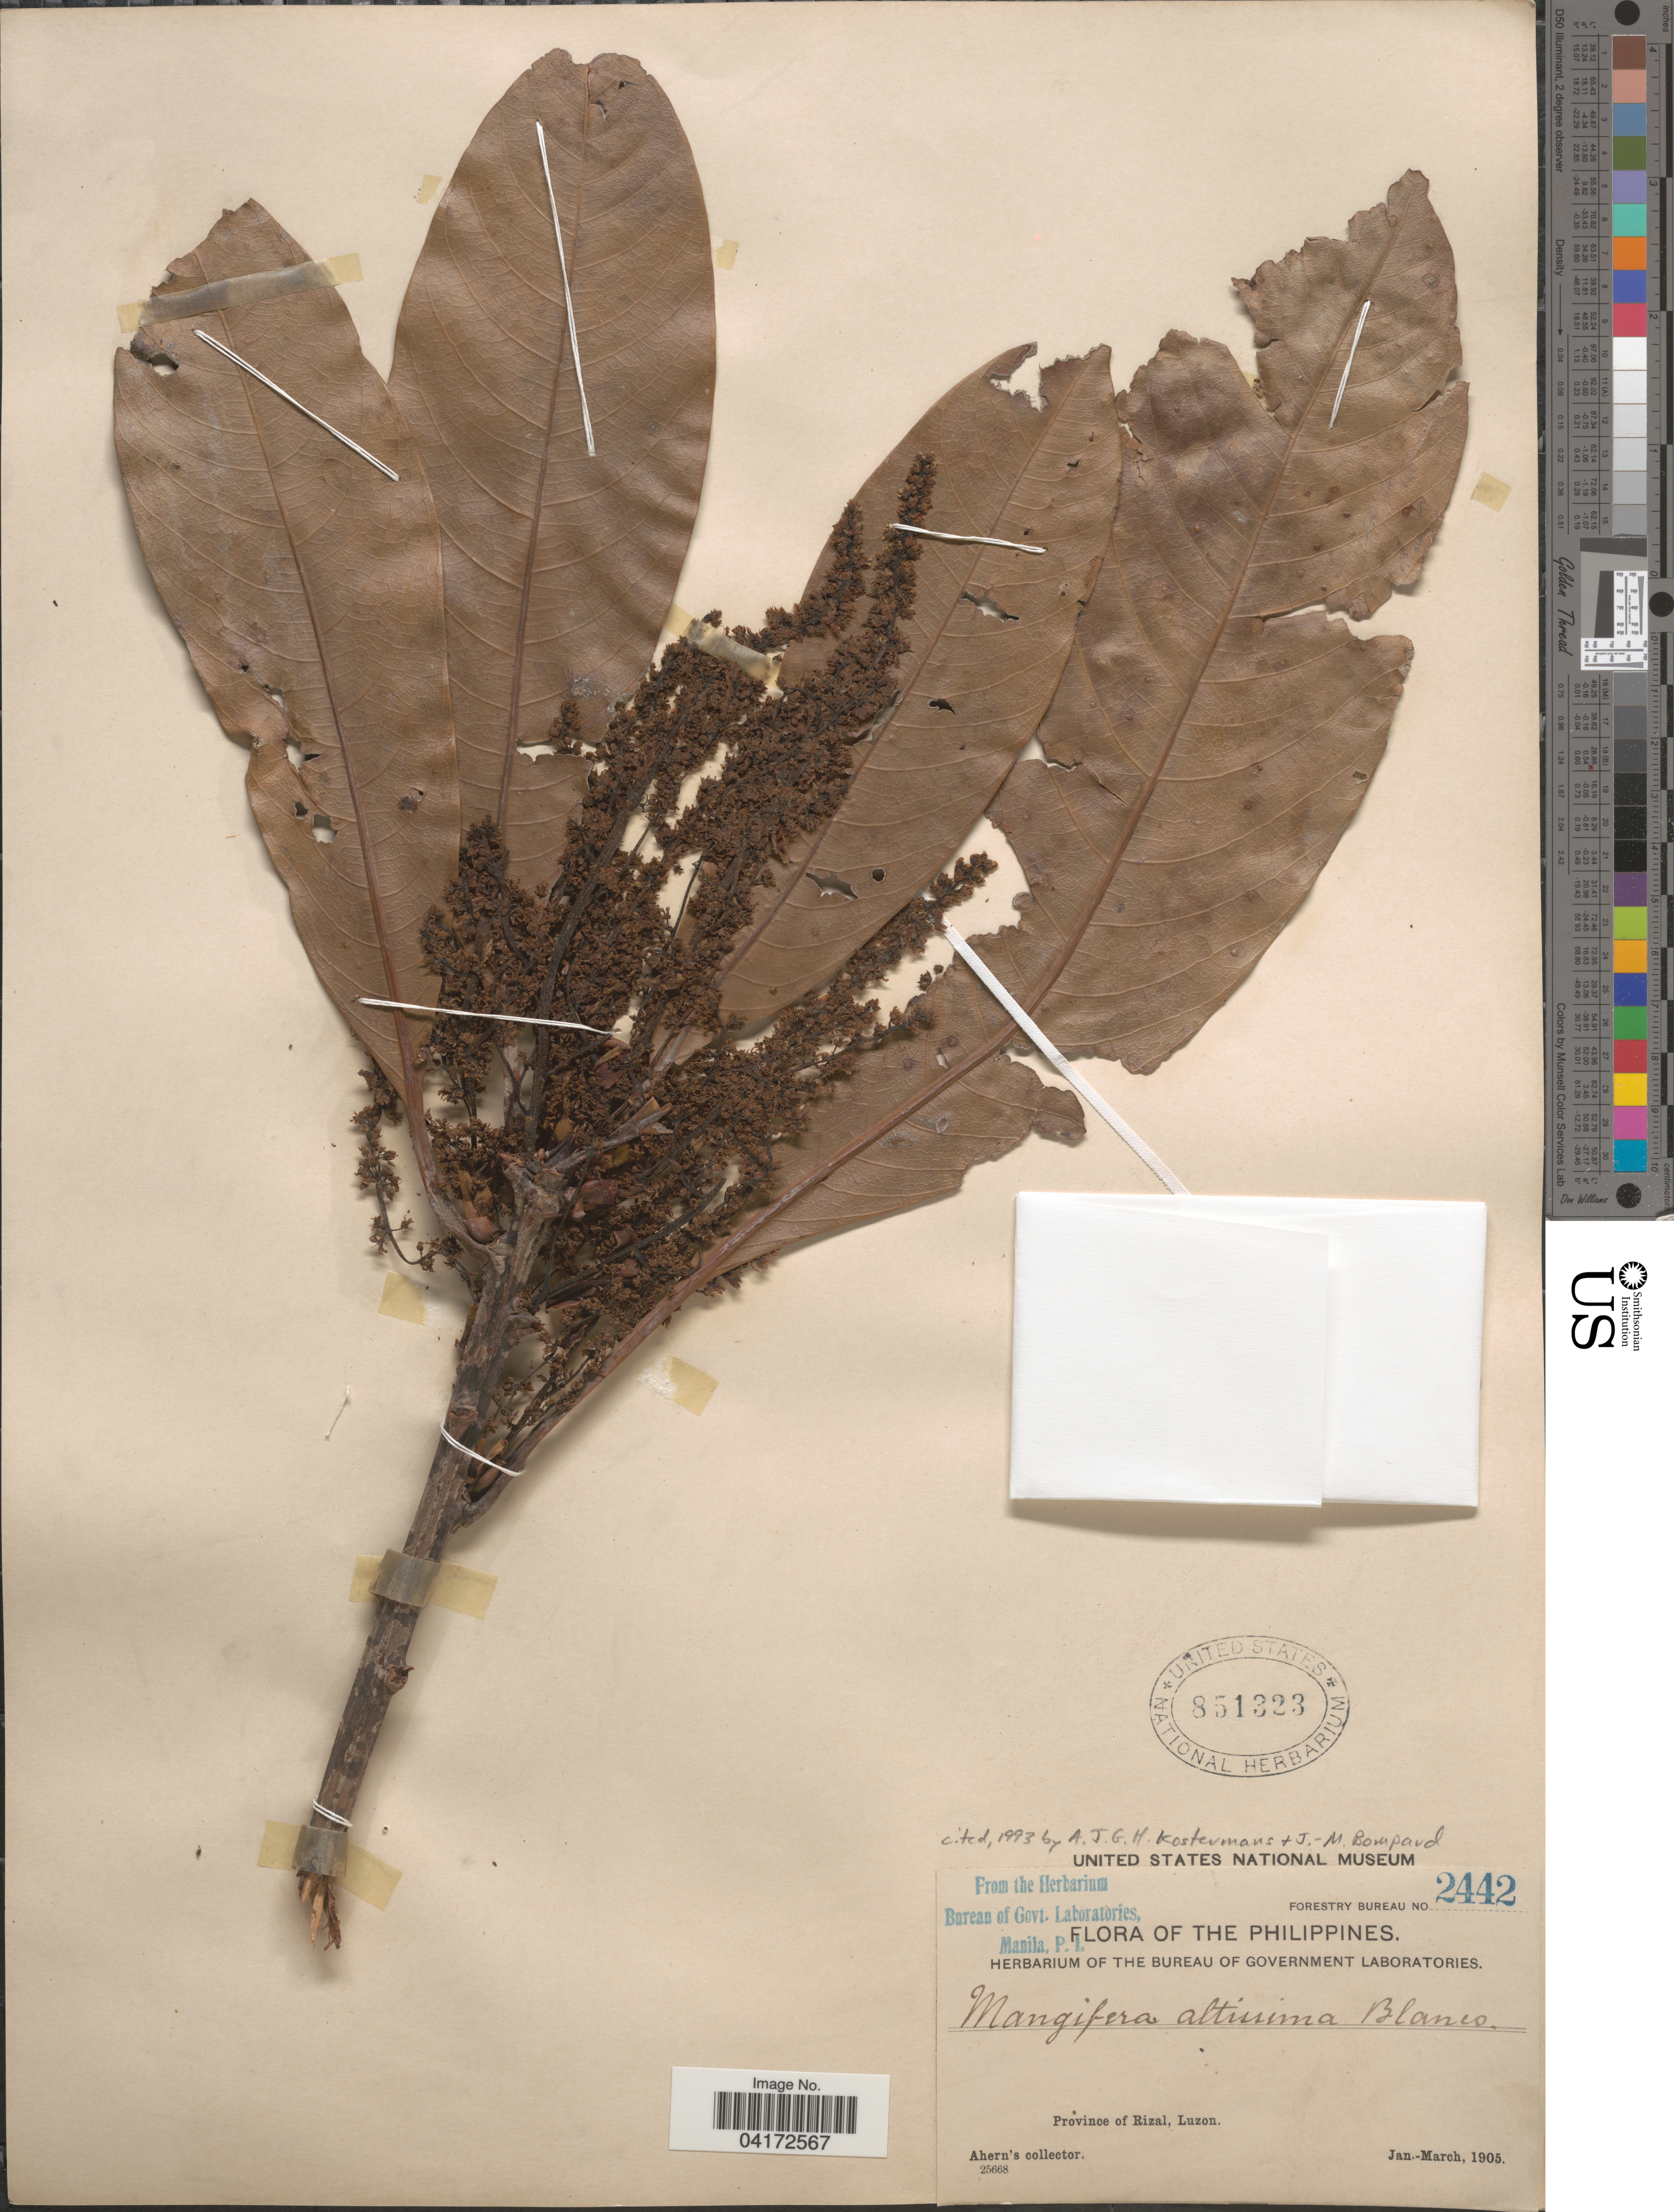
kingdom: Plantae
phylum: Tracheophyta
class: Magnoliopsida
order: Sapindales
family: Anacardiaceae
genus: Mangifera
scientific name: Mangifera altissima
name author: Blanco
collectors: Ahern's collector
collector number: Forestry Bureau 2442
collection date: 1905-01/1905-03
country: Philippines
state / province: Calabarzon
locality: Province of Rizal, Luzon.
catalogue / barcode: US 851323